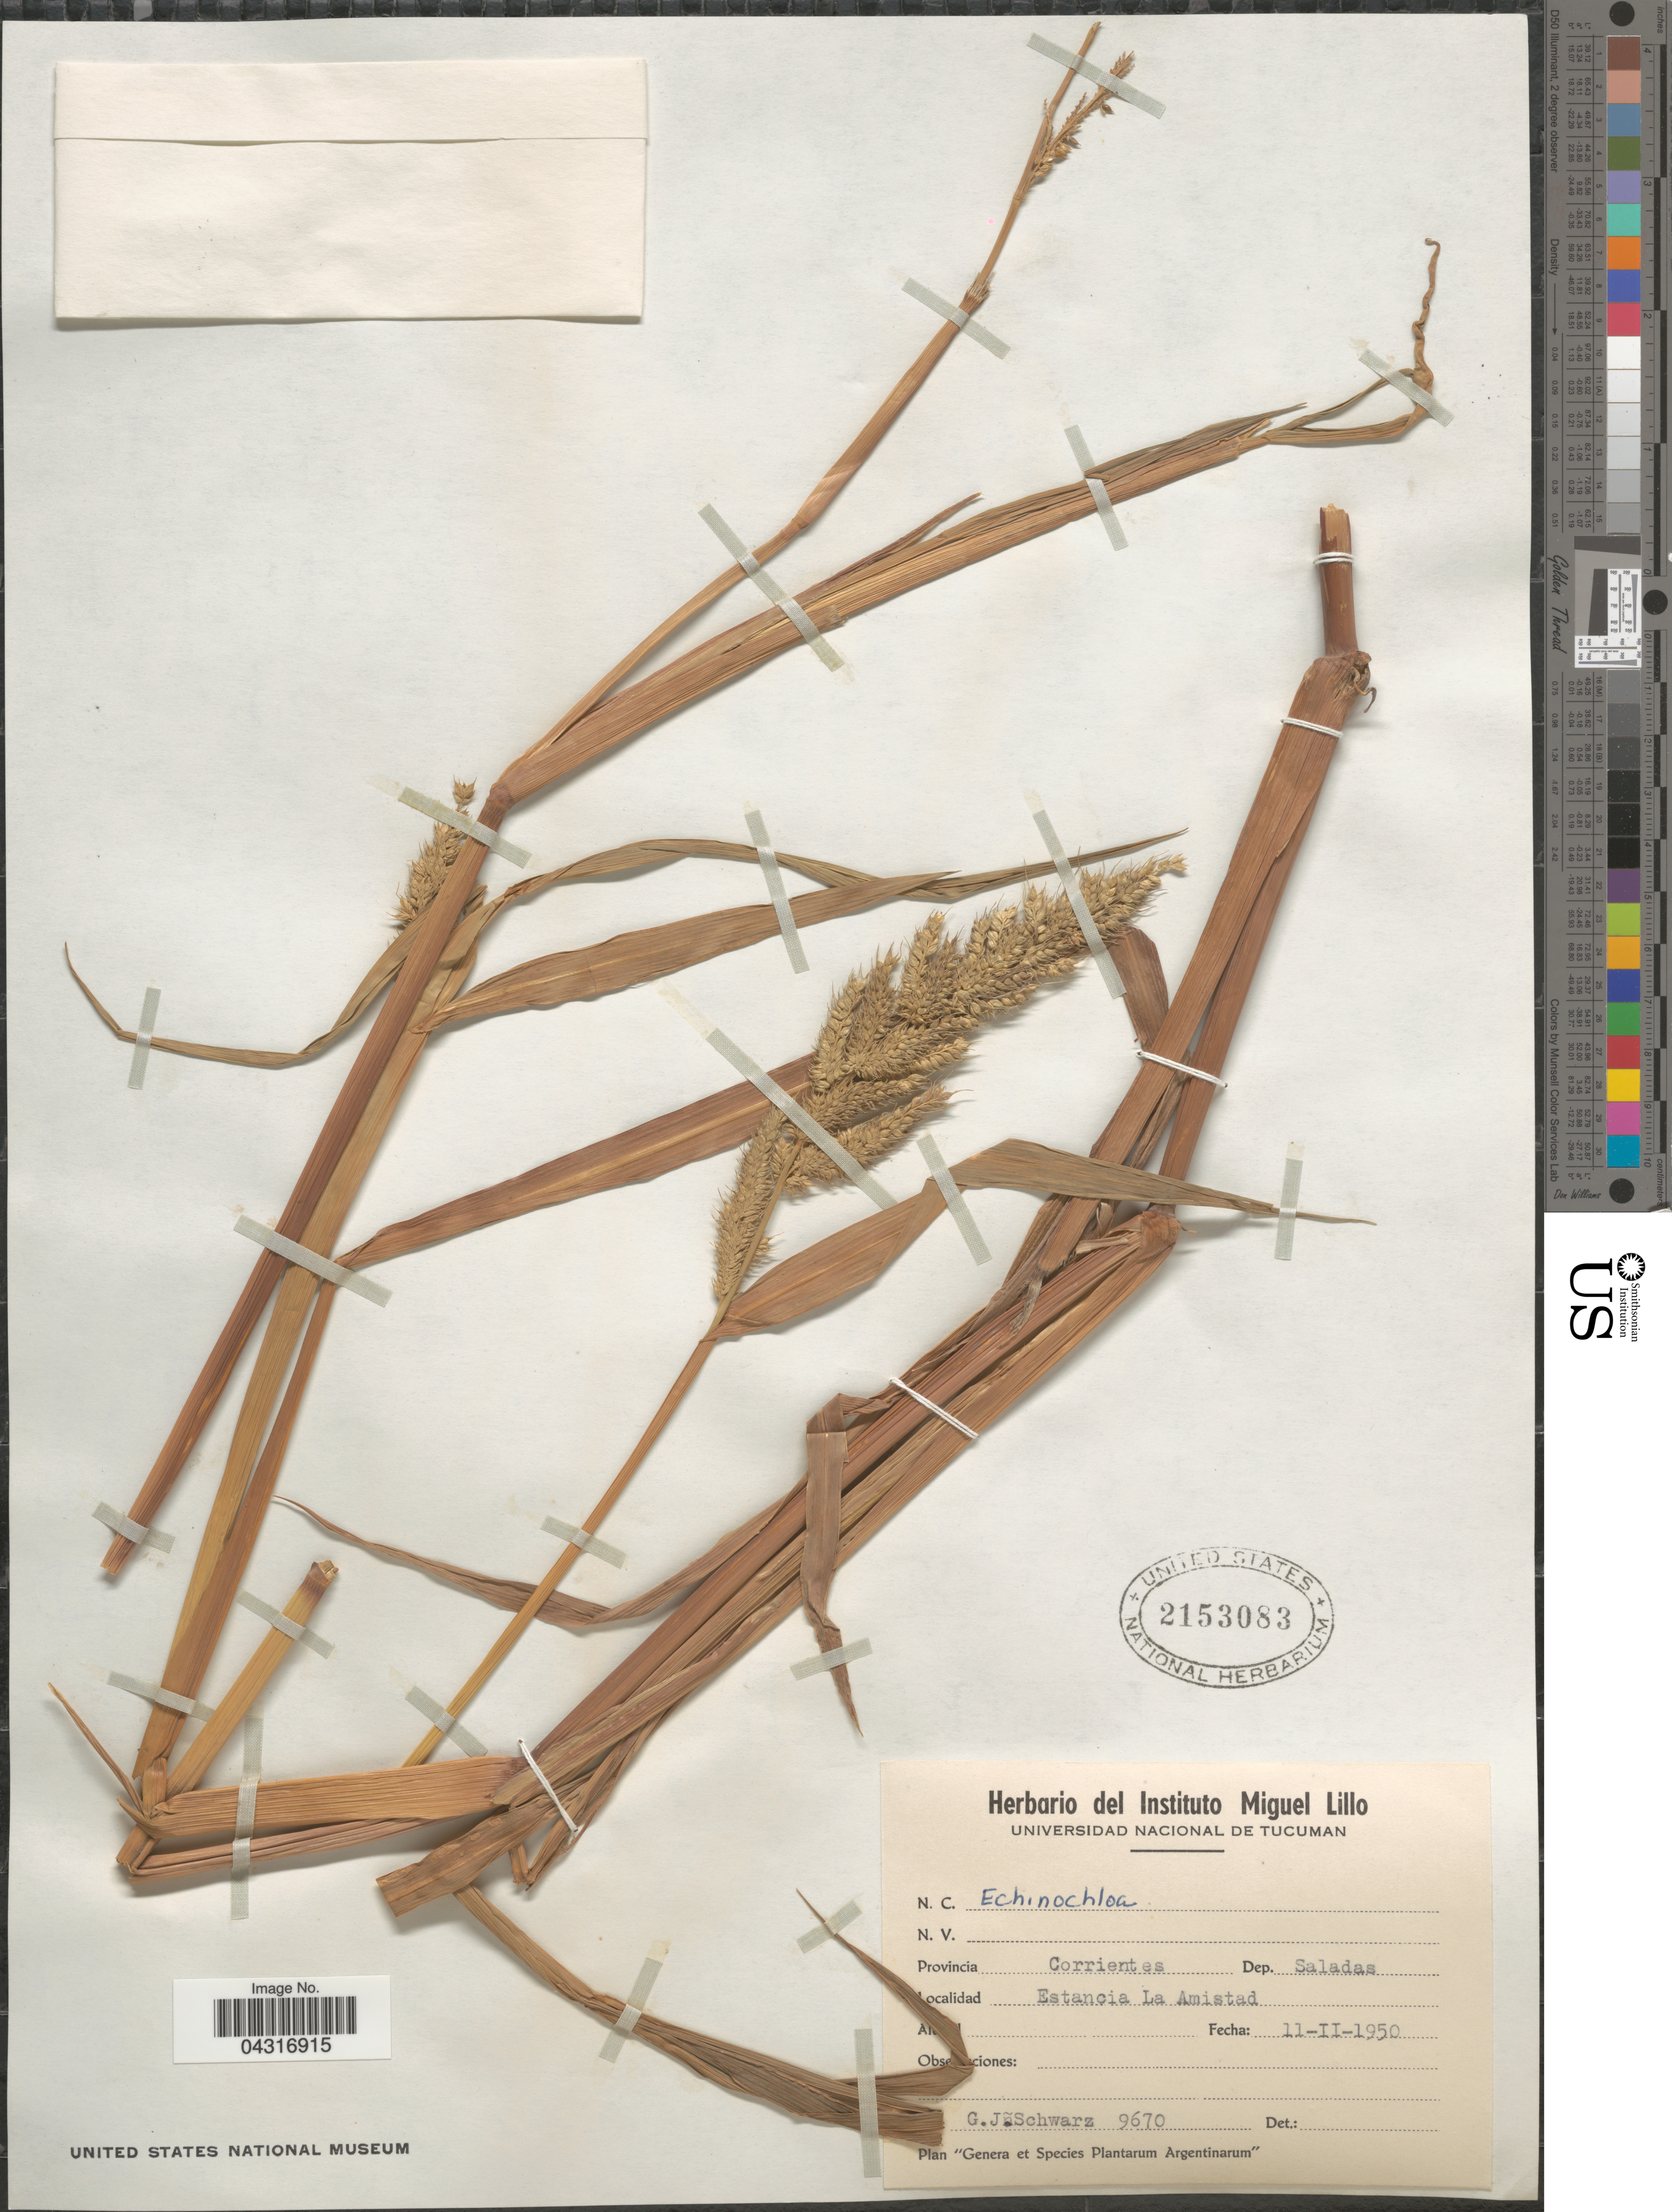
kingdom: Plantae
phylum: Tracheophyta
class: Liliopsida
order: Poales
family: Poaceae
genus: Echinochloa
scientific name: Echinochloa sp.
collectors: G. J. Schwarz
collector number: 9670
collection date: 1950-02-11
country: Argentina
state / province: Corrientes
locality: Dep. Saladas. Estancia La Amistad.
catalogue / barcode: US 2153083